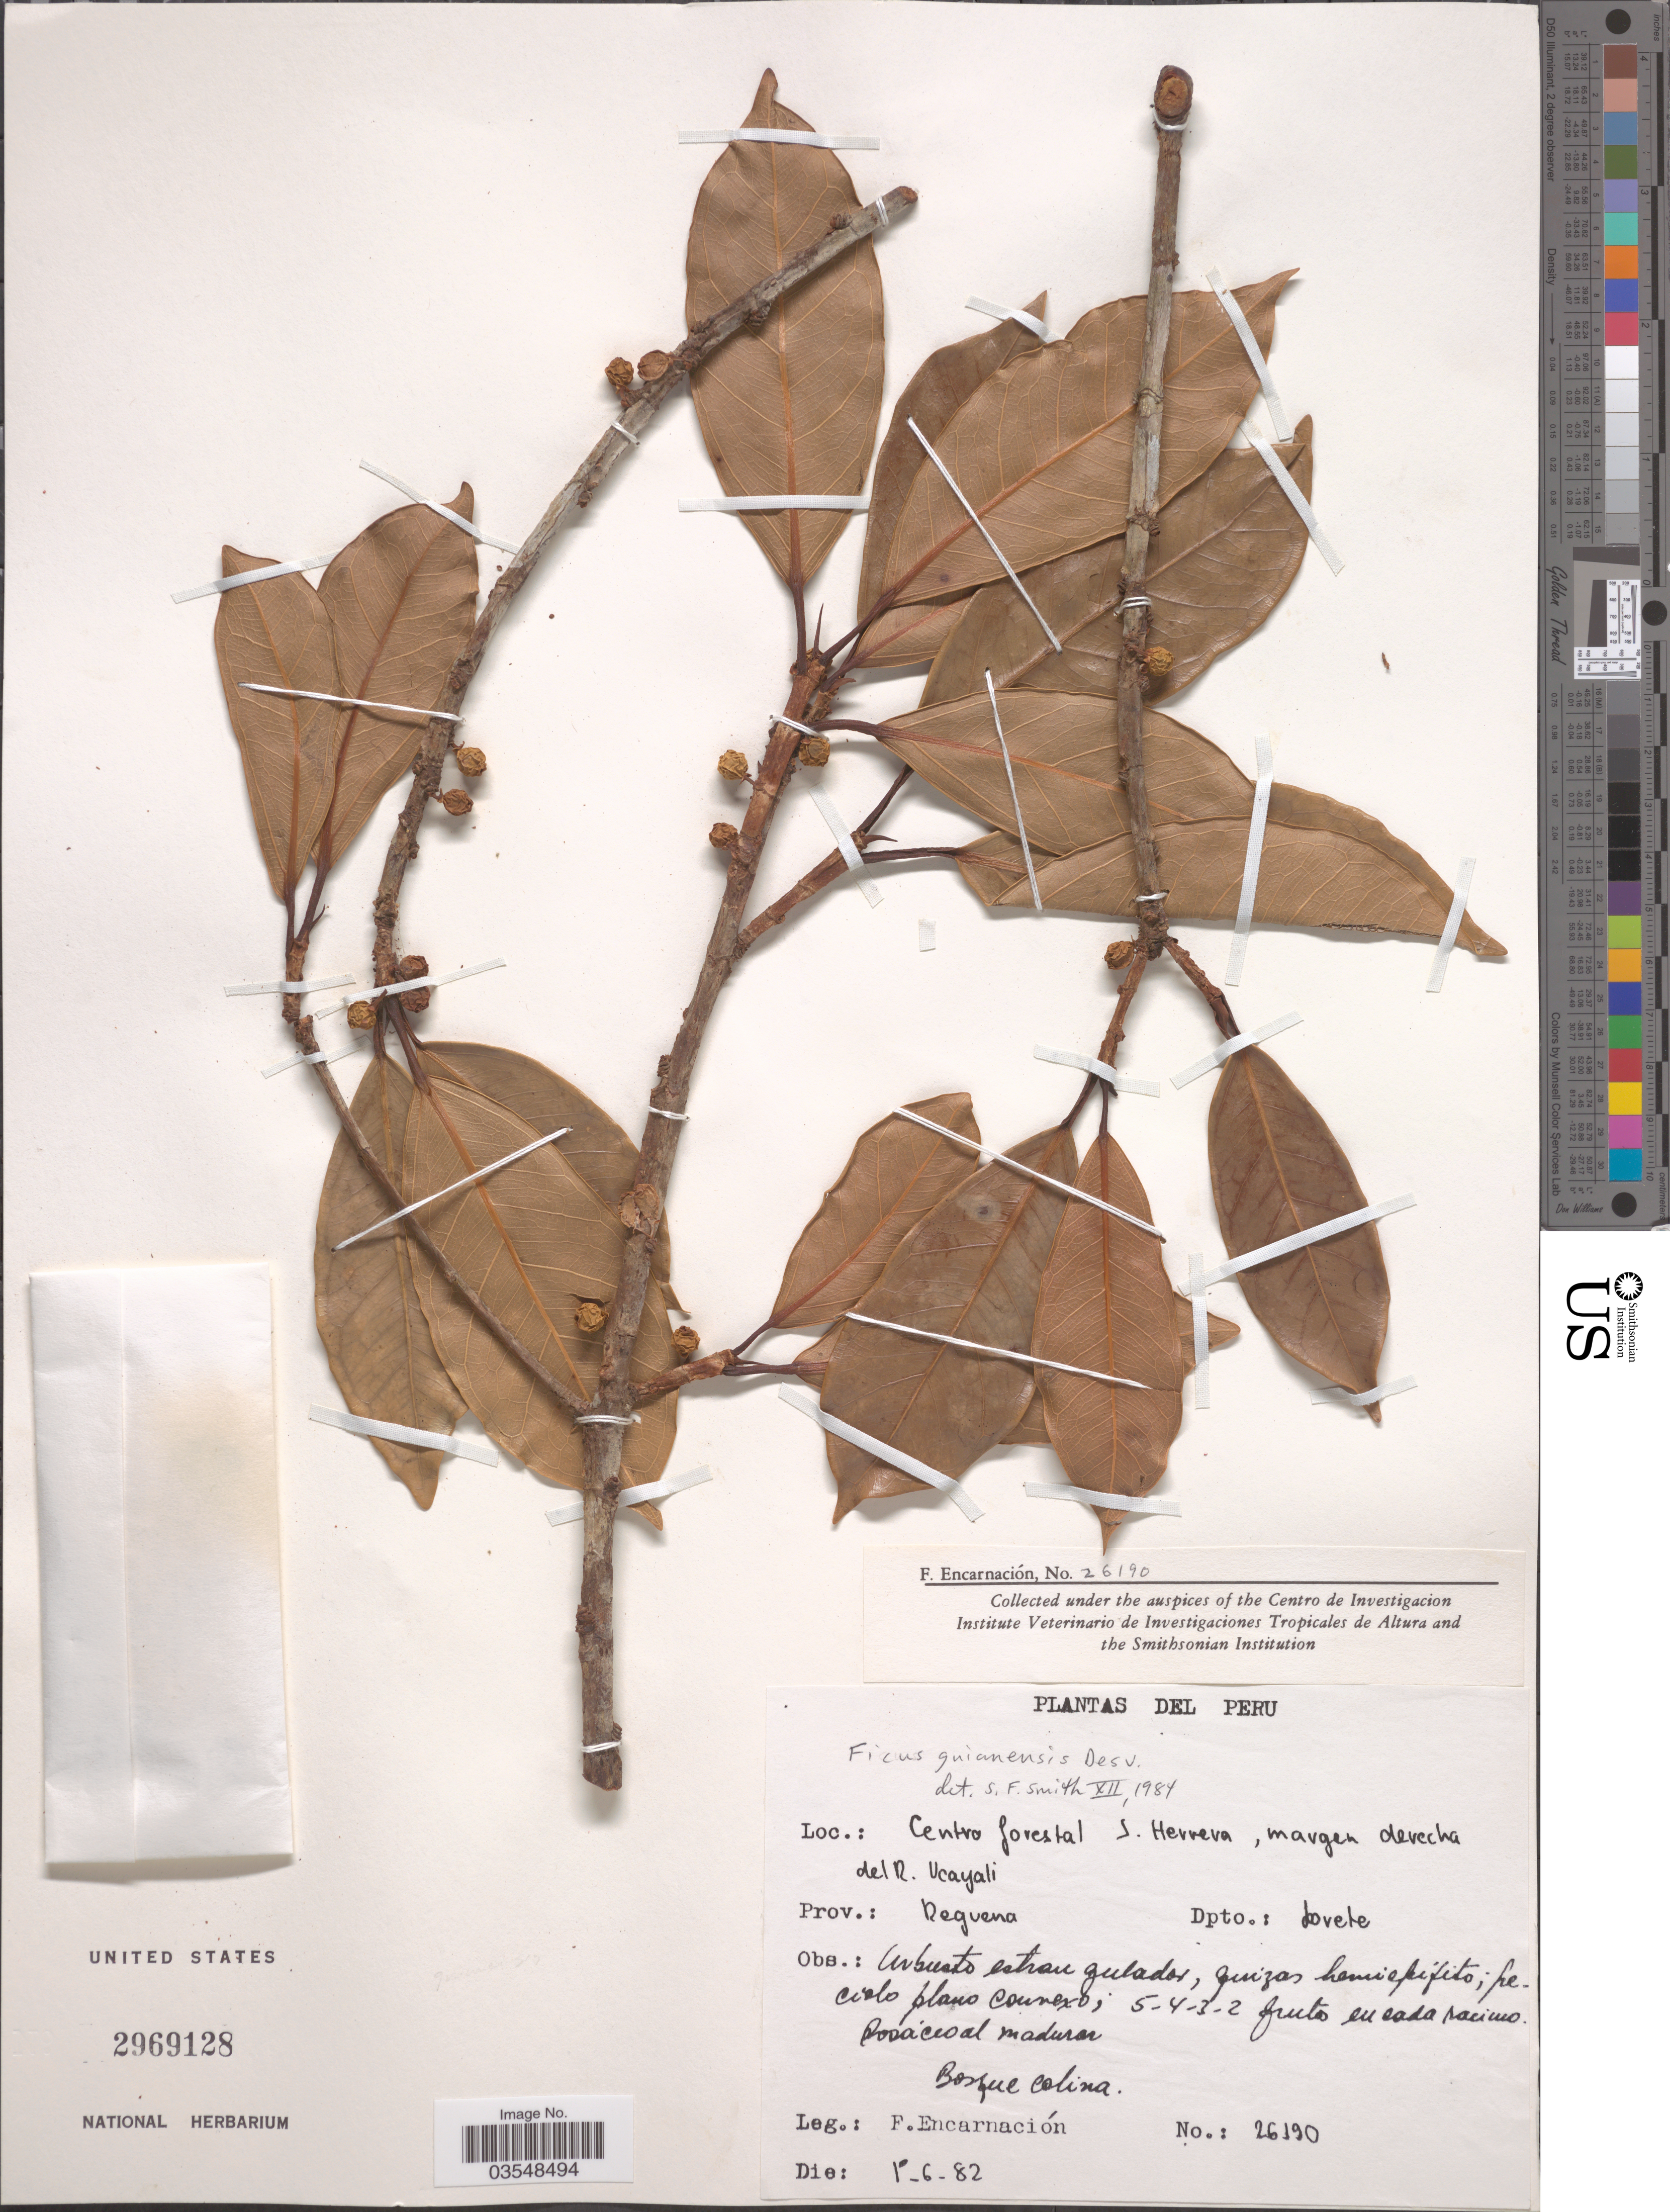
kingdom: Plantae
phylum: Tracheophyta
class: Magnoliopsida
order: Rosales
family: Moraceae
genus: Ficus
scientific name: Ficus guianensis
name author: Desv. ex Ham.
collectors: F. Encarnación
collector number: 26190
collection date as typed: Transcribed d/m/y: 1/6/82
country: Peru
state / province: Loreto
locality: Centro forestal G. Herrera, margen derecha del R. Ucayali. Prov.: Reguena. Dpto.: Lorete.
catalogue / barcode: US 2969128